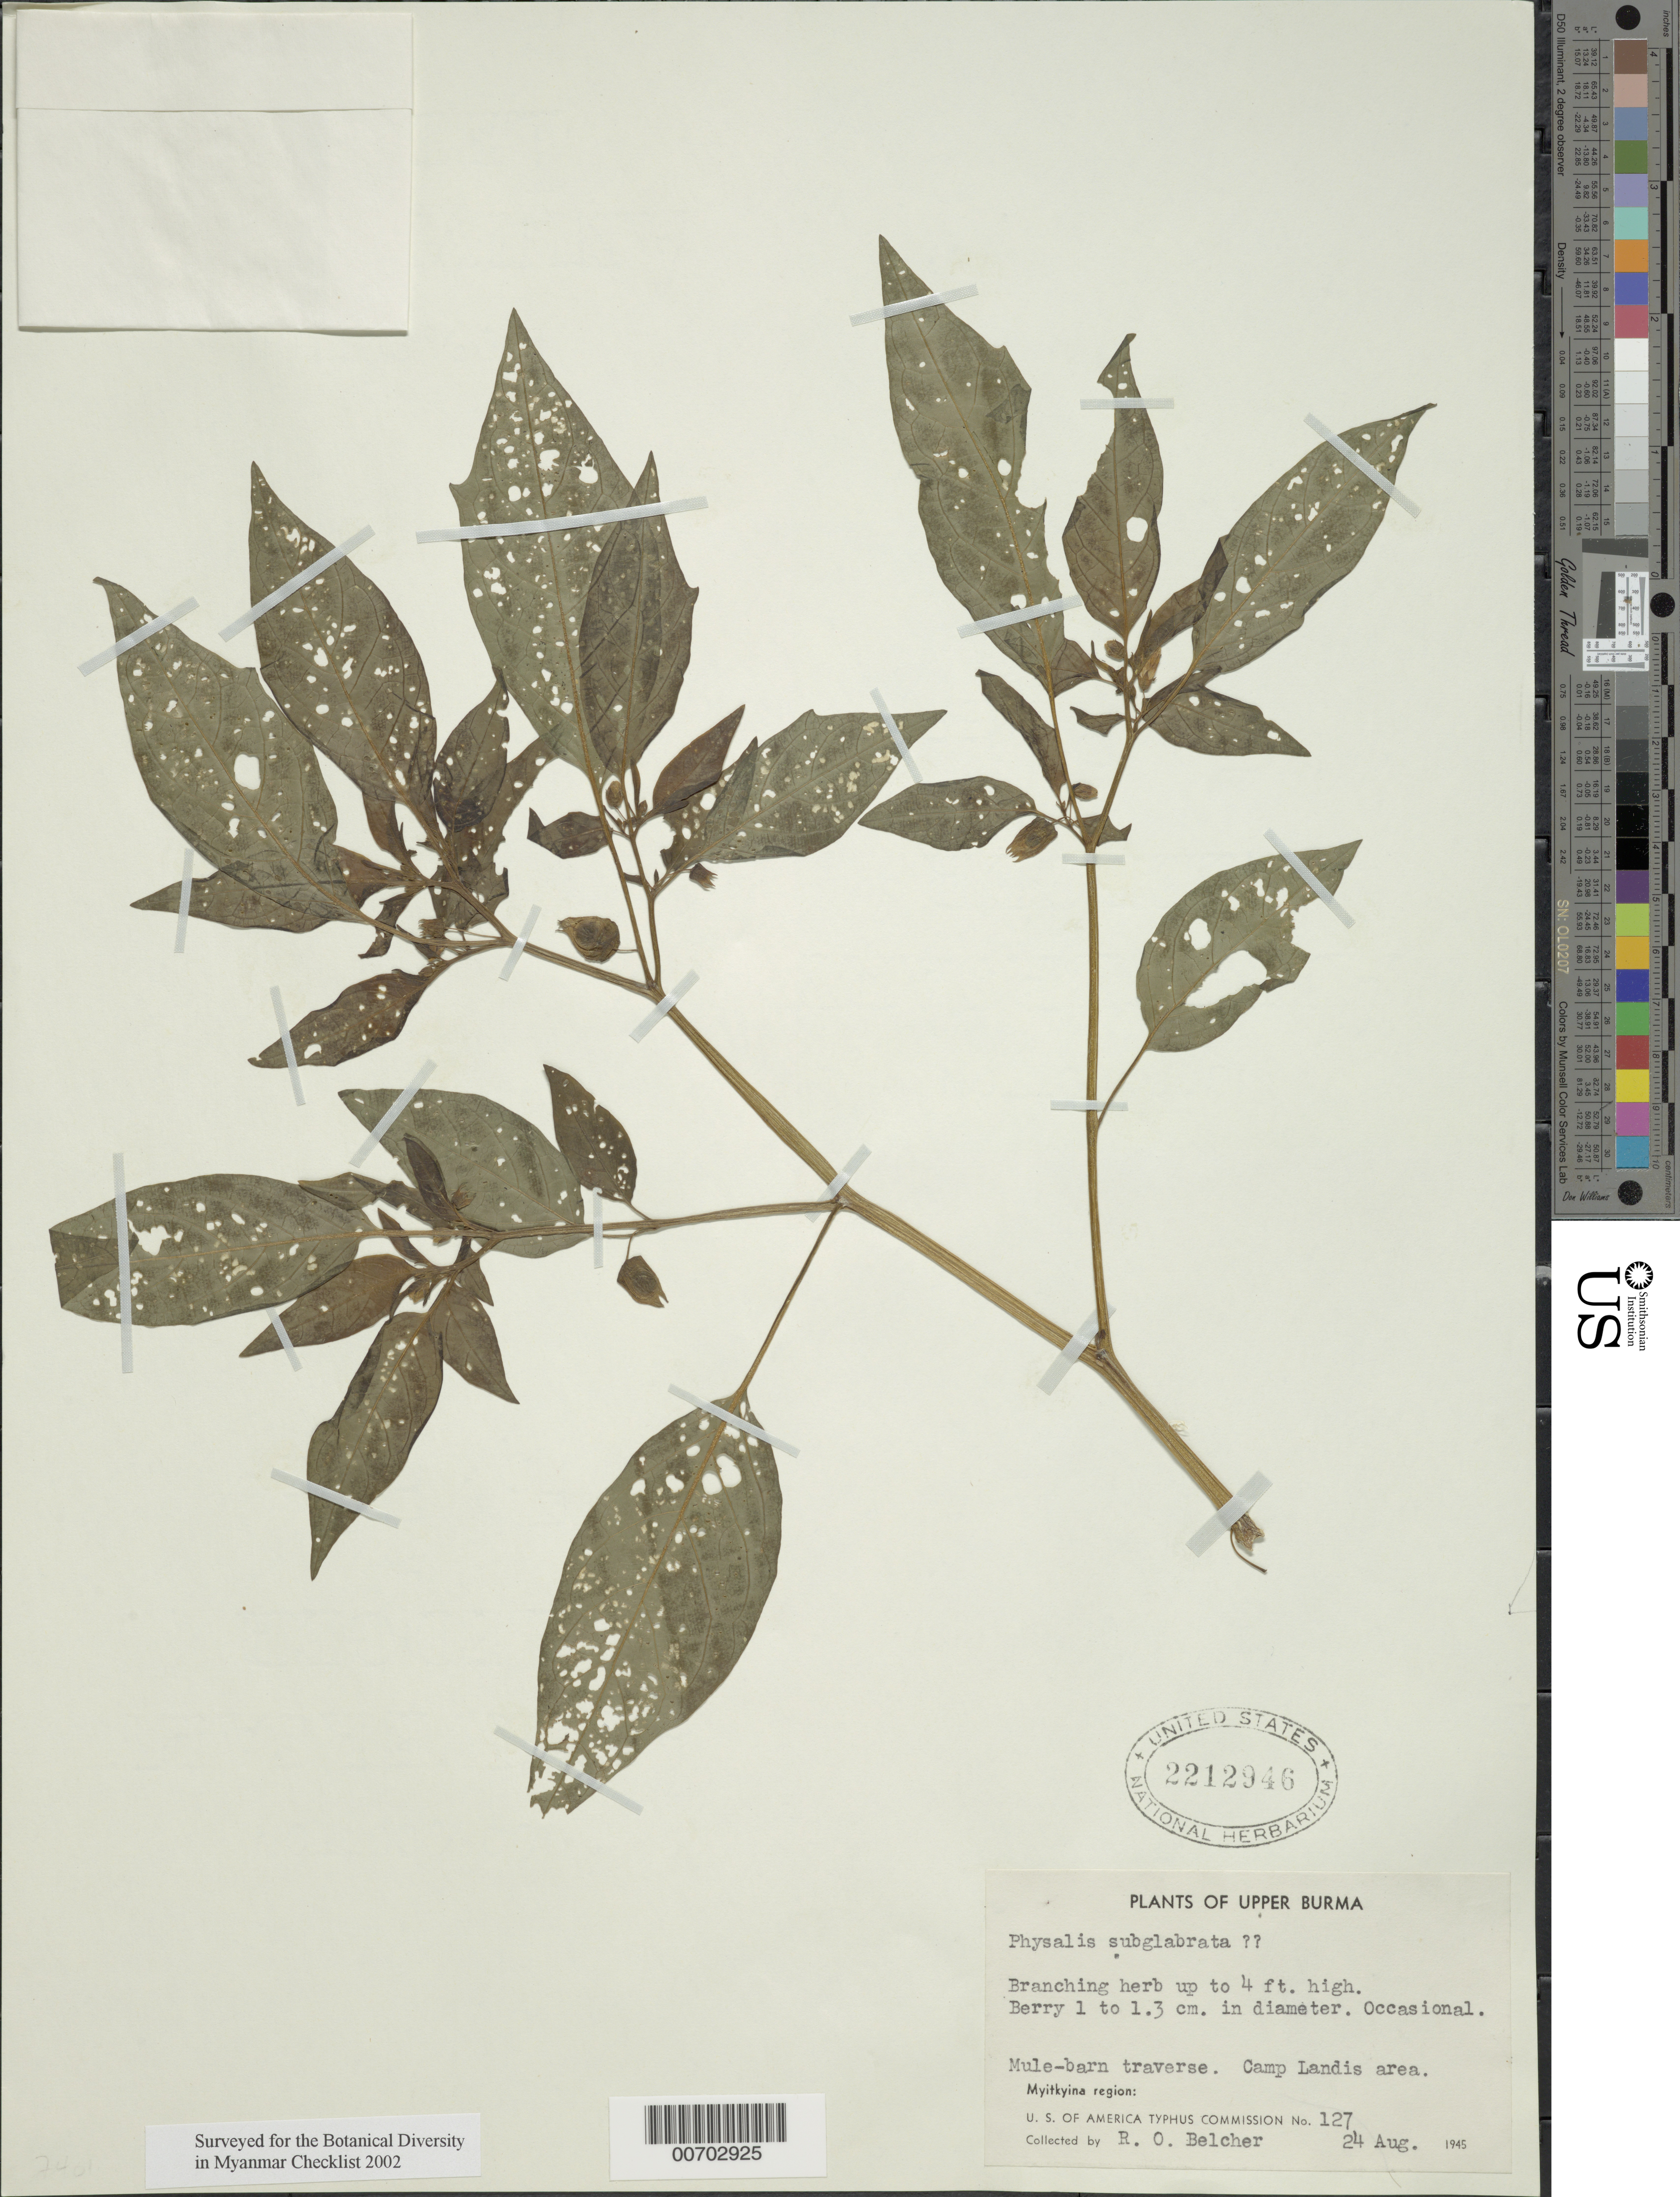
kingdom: Plantae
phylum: Tracheophyta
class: Magnoliopsida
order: Solanales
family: Solanaceae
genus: Physalis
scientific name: Physalis subglabrata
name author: Mack. & Bush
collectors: R. Belcher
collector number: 127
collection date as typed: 24 Aug 1945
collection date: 1945-08-24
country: Myanmar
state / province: Kachin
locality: Myitkyina, Camp Landis area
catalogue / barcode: US 2212946